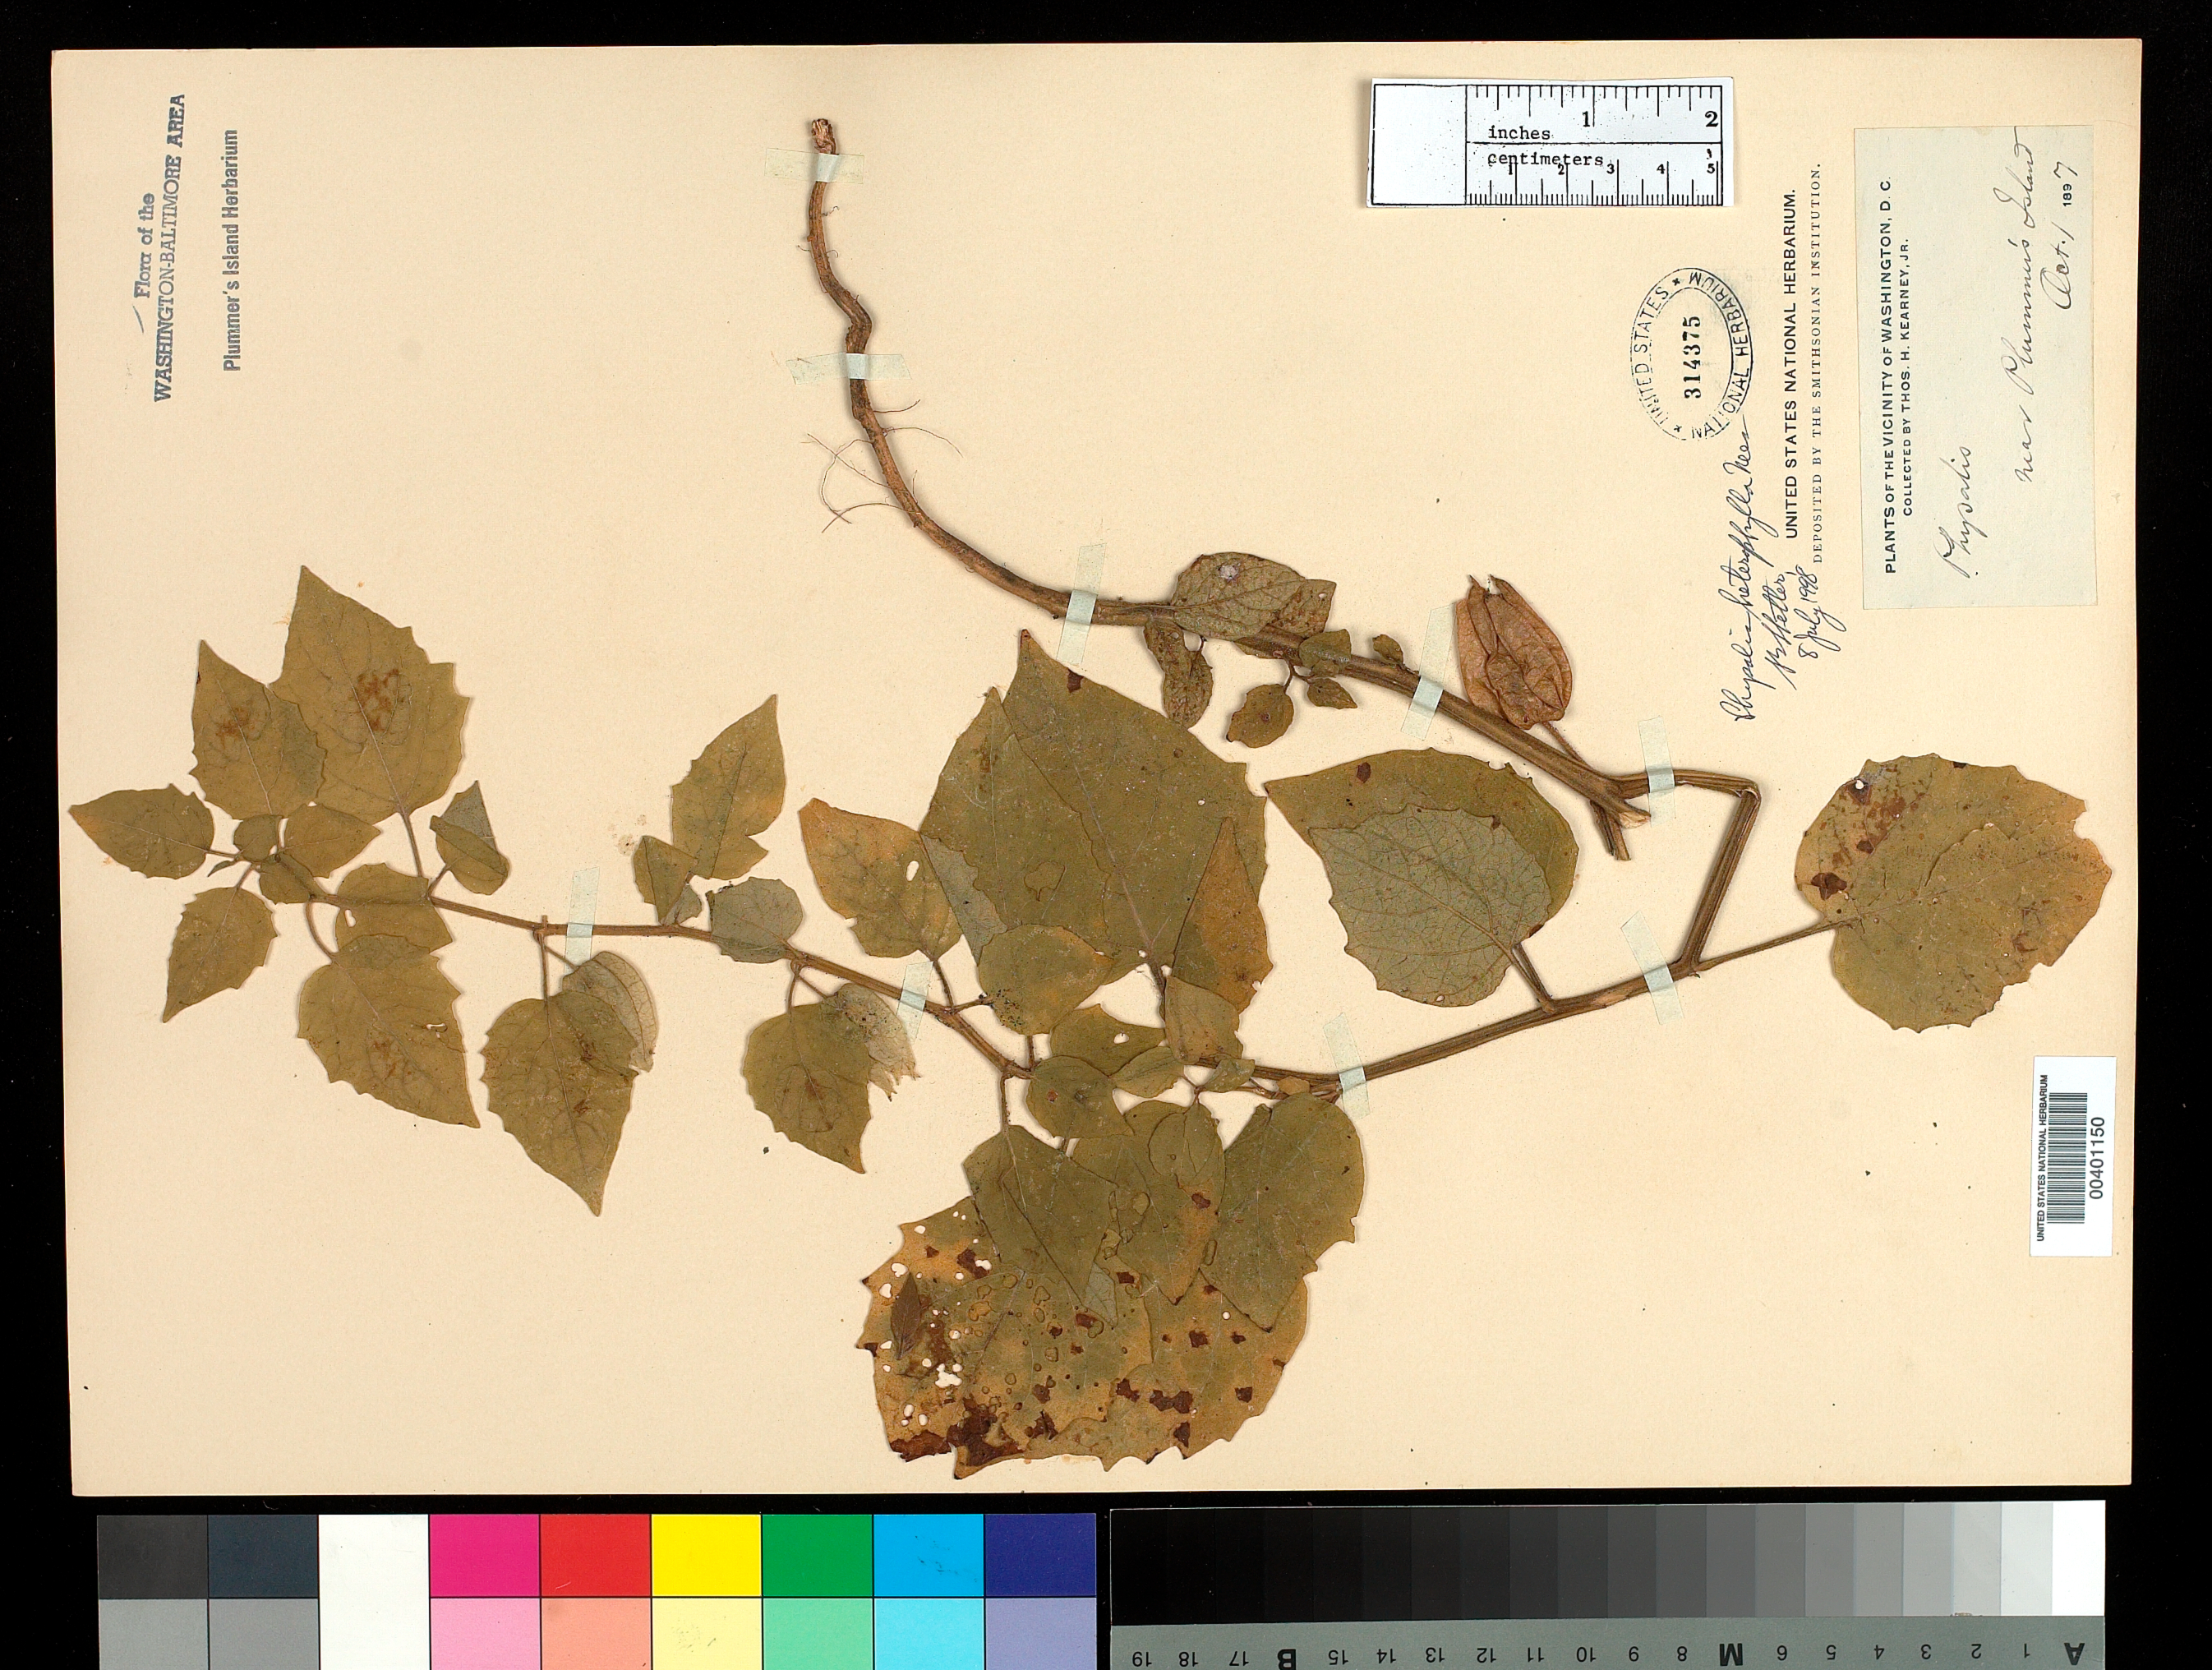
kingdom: Plantae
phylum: Tracheophyta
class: Magnoliopsida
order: Solanales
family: Solanaceae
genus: Physalis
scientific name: Physalis heterophylla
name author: Nees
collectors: T. H. Kearney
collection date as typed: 01 Oct 1897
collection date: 1897-10-01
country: United States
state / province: Maryland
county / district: Montgomery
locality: Near Plummers Island Plummers Island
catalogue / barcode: US 314375